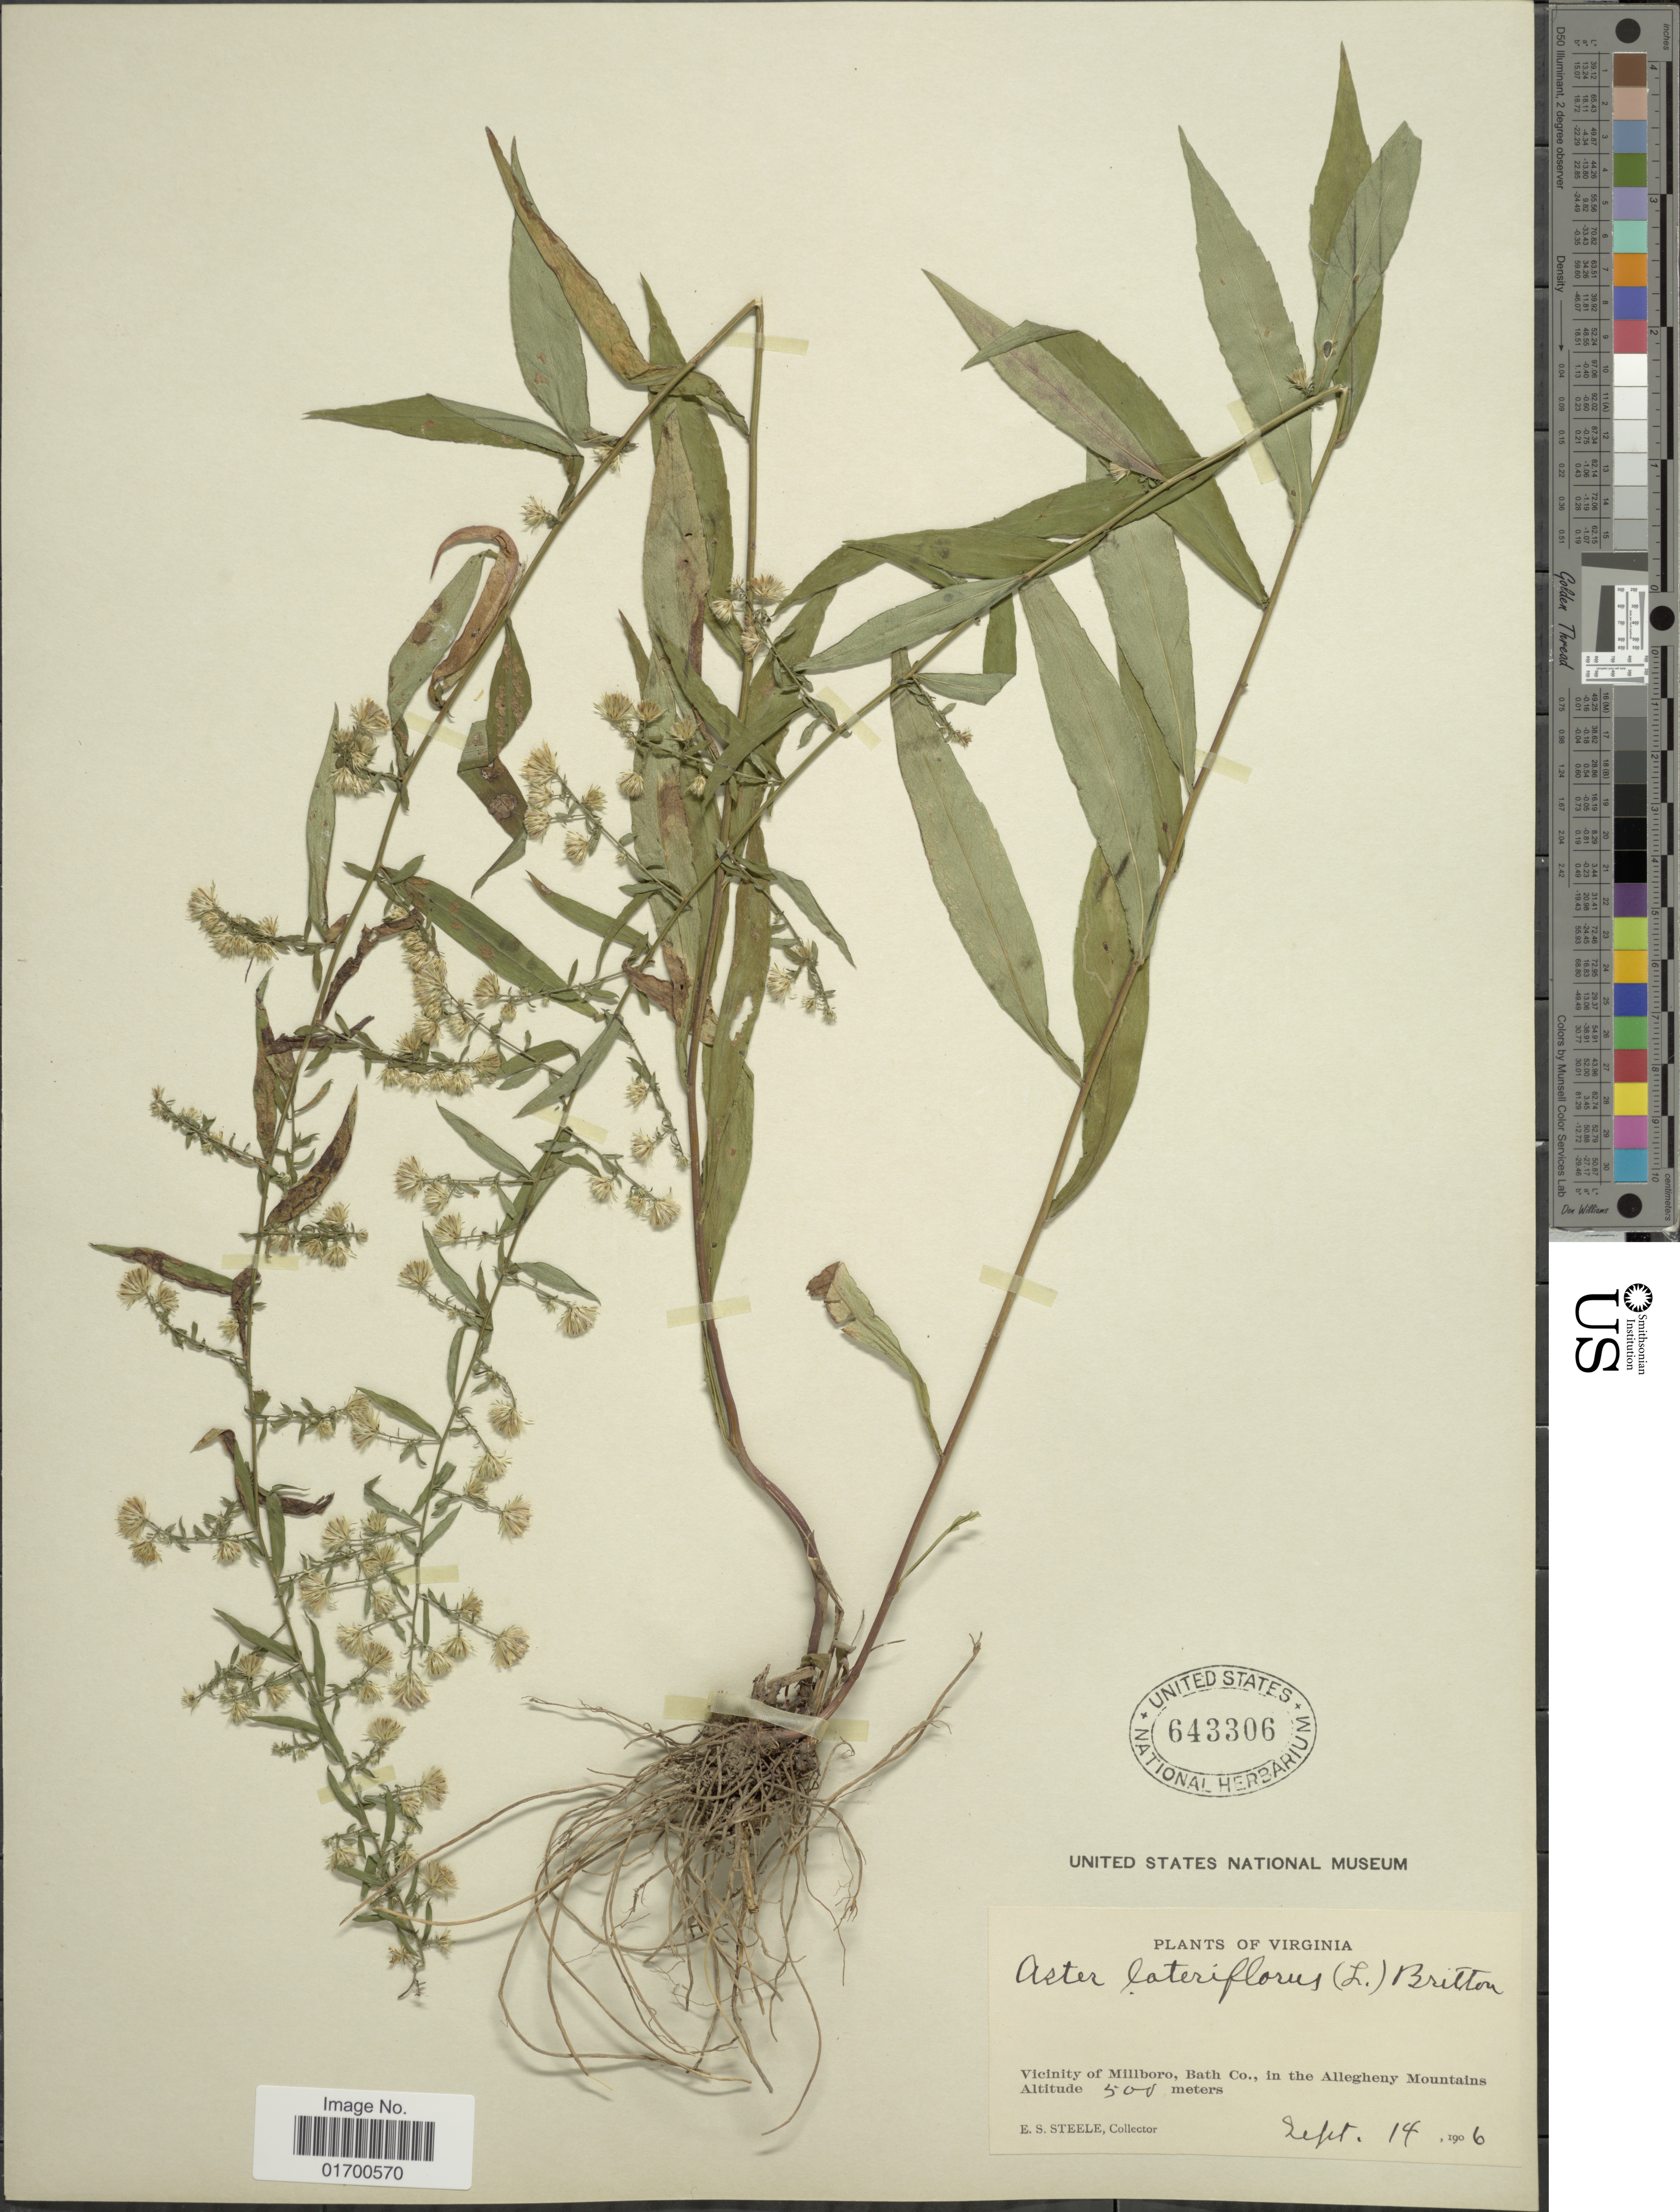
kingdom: Plantae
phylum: Tracheophyta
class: Magnoliopsida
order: Asterales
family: Asteraceae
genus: Symphyotrichum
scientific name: Symphyotrichum lateriflorum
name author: (L.) Á. Löve & D. Löve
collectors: E. Steele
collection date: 1906-09-14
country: United States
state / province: Virginia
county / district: Bath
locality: Vicinity of Millboro, Bath Co., In the Allegheny Mountains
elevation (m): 500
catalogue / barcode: US 643306